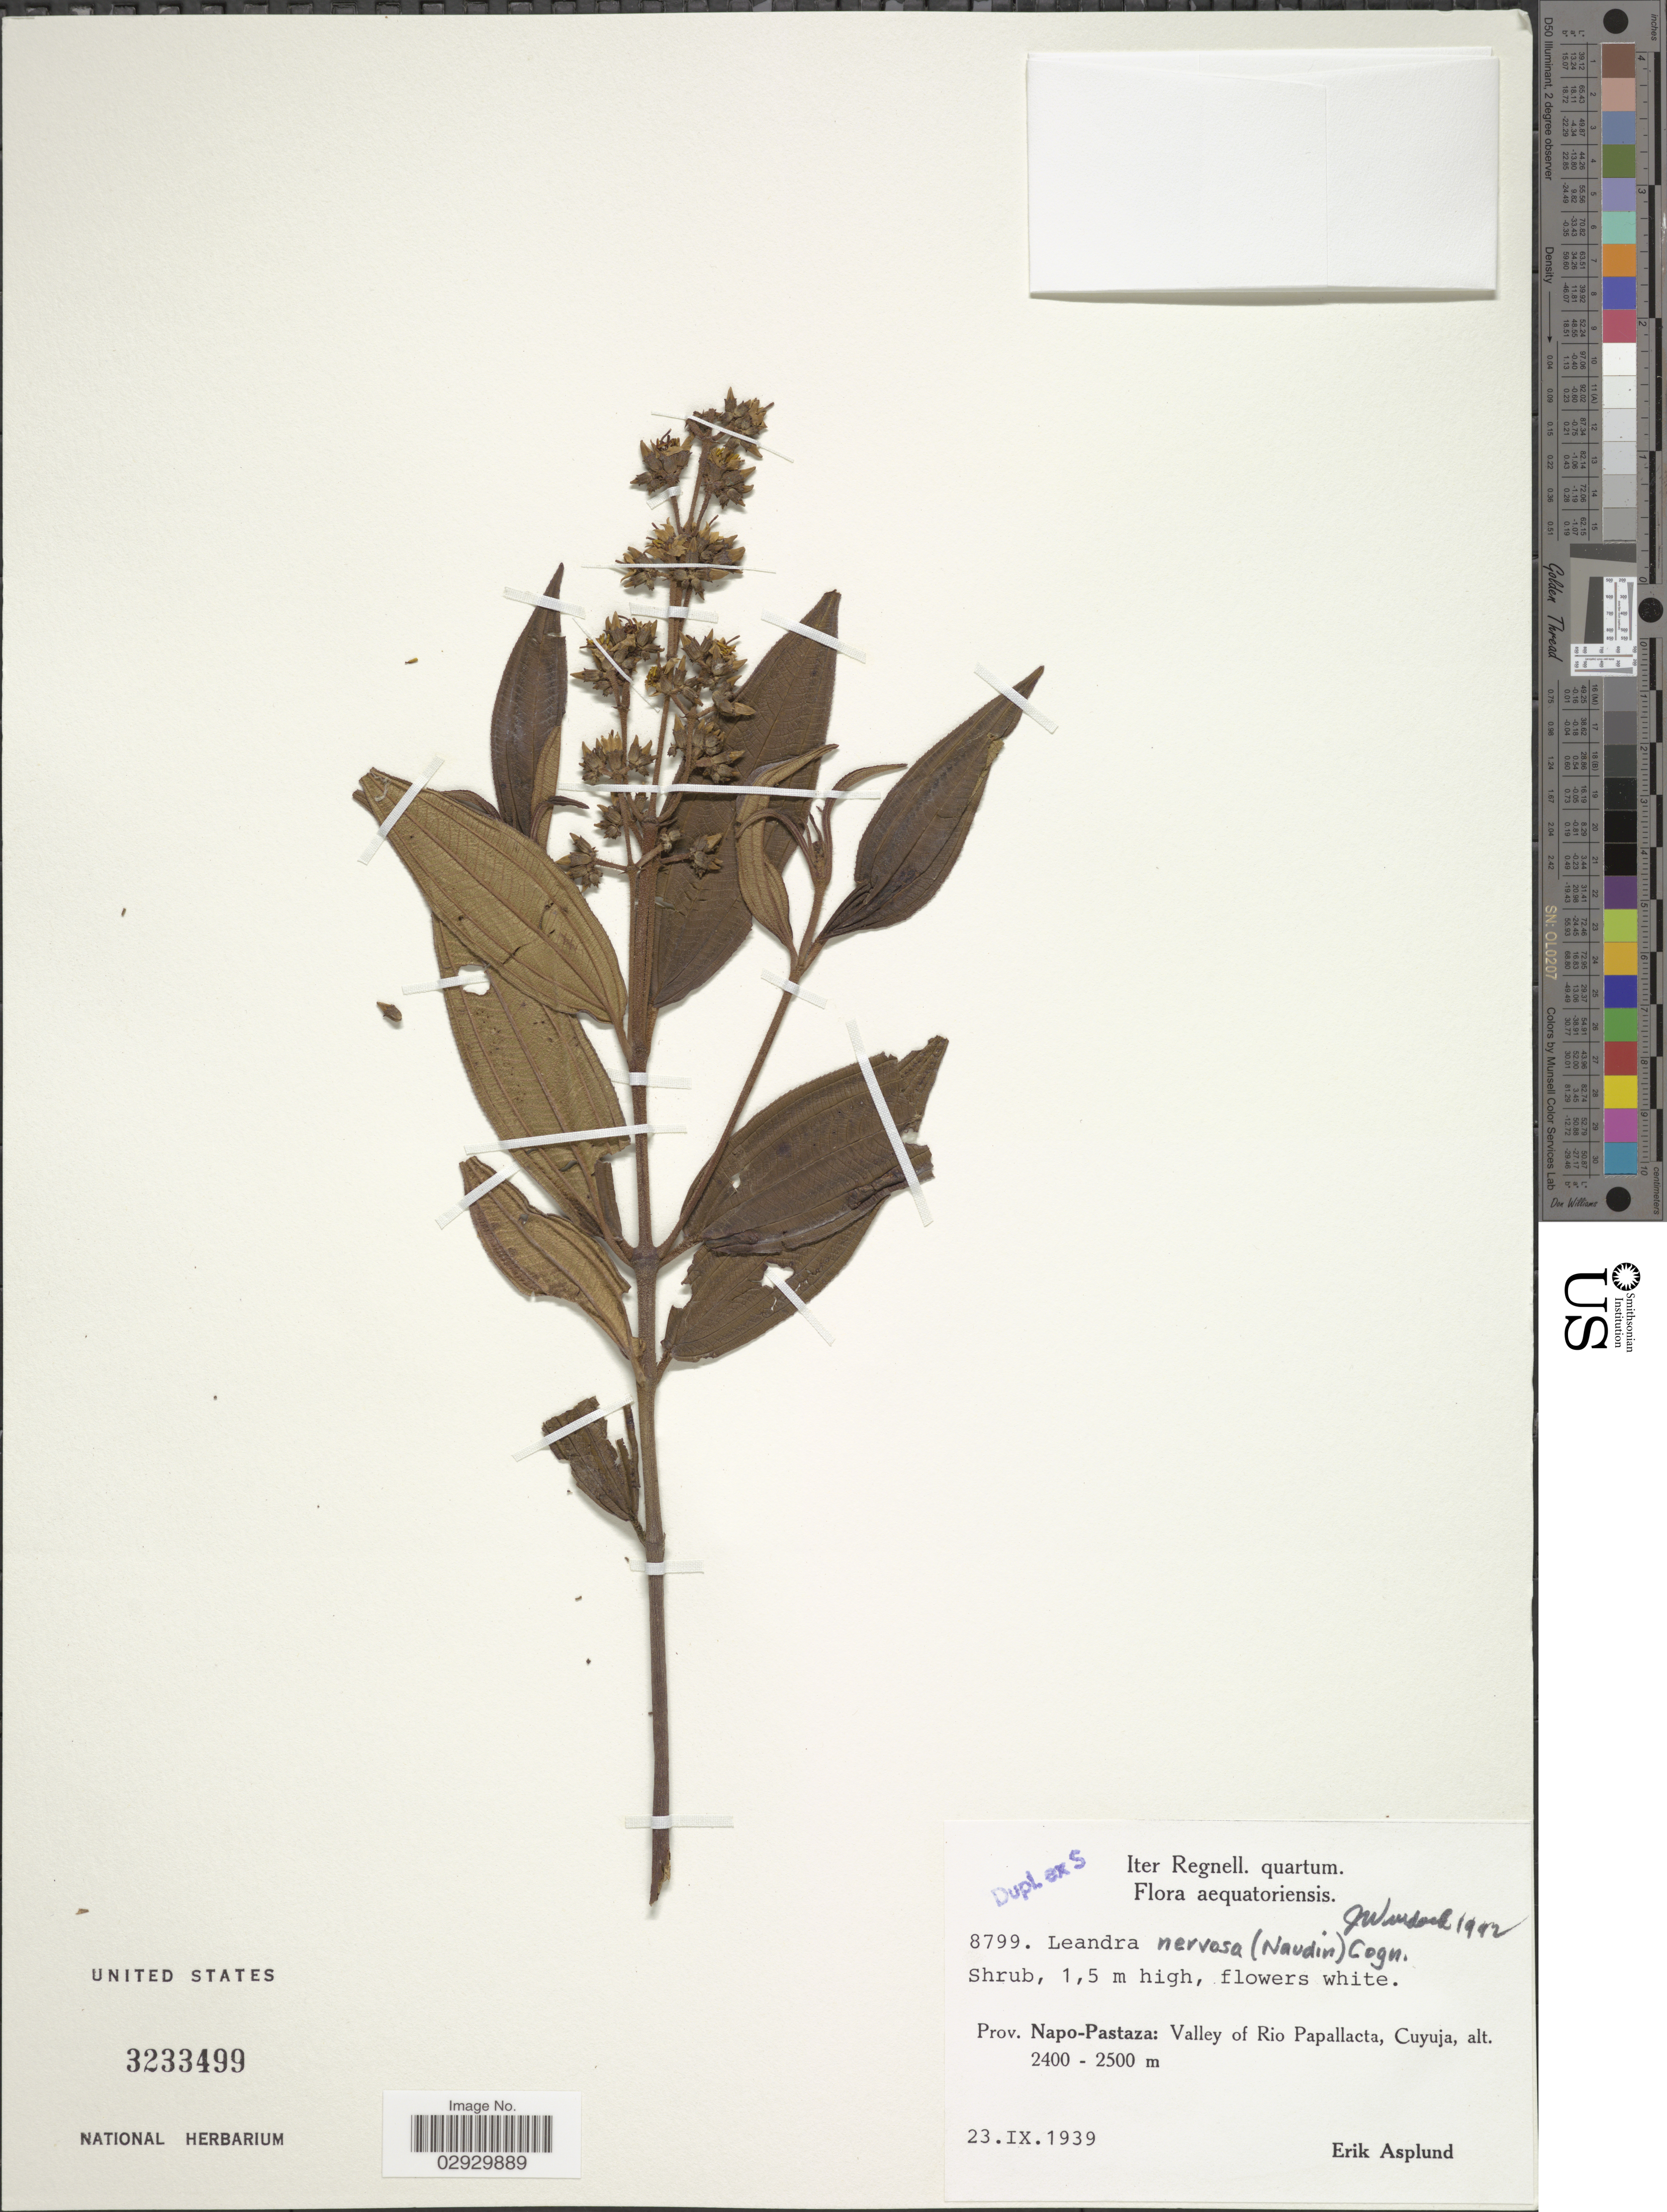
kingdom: Plantae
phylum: Tracheophyta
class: Magnoliopsida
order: Myrtales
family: Melastomataceae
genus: Leandra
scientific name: Leandra nervosa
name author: (Naudin) Cogn.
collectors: E. Asplund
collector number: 8799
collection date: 1939-09-23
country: Ecuador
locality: Prov. Napo-Pastaza: Valley of Rio Papallacta, Cuyuja.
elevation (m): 2400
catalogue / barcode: US 3233499